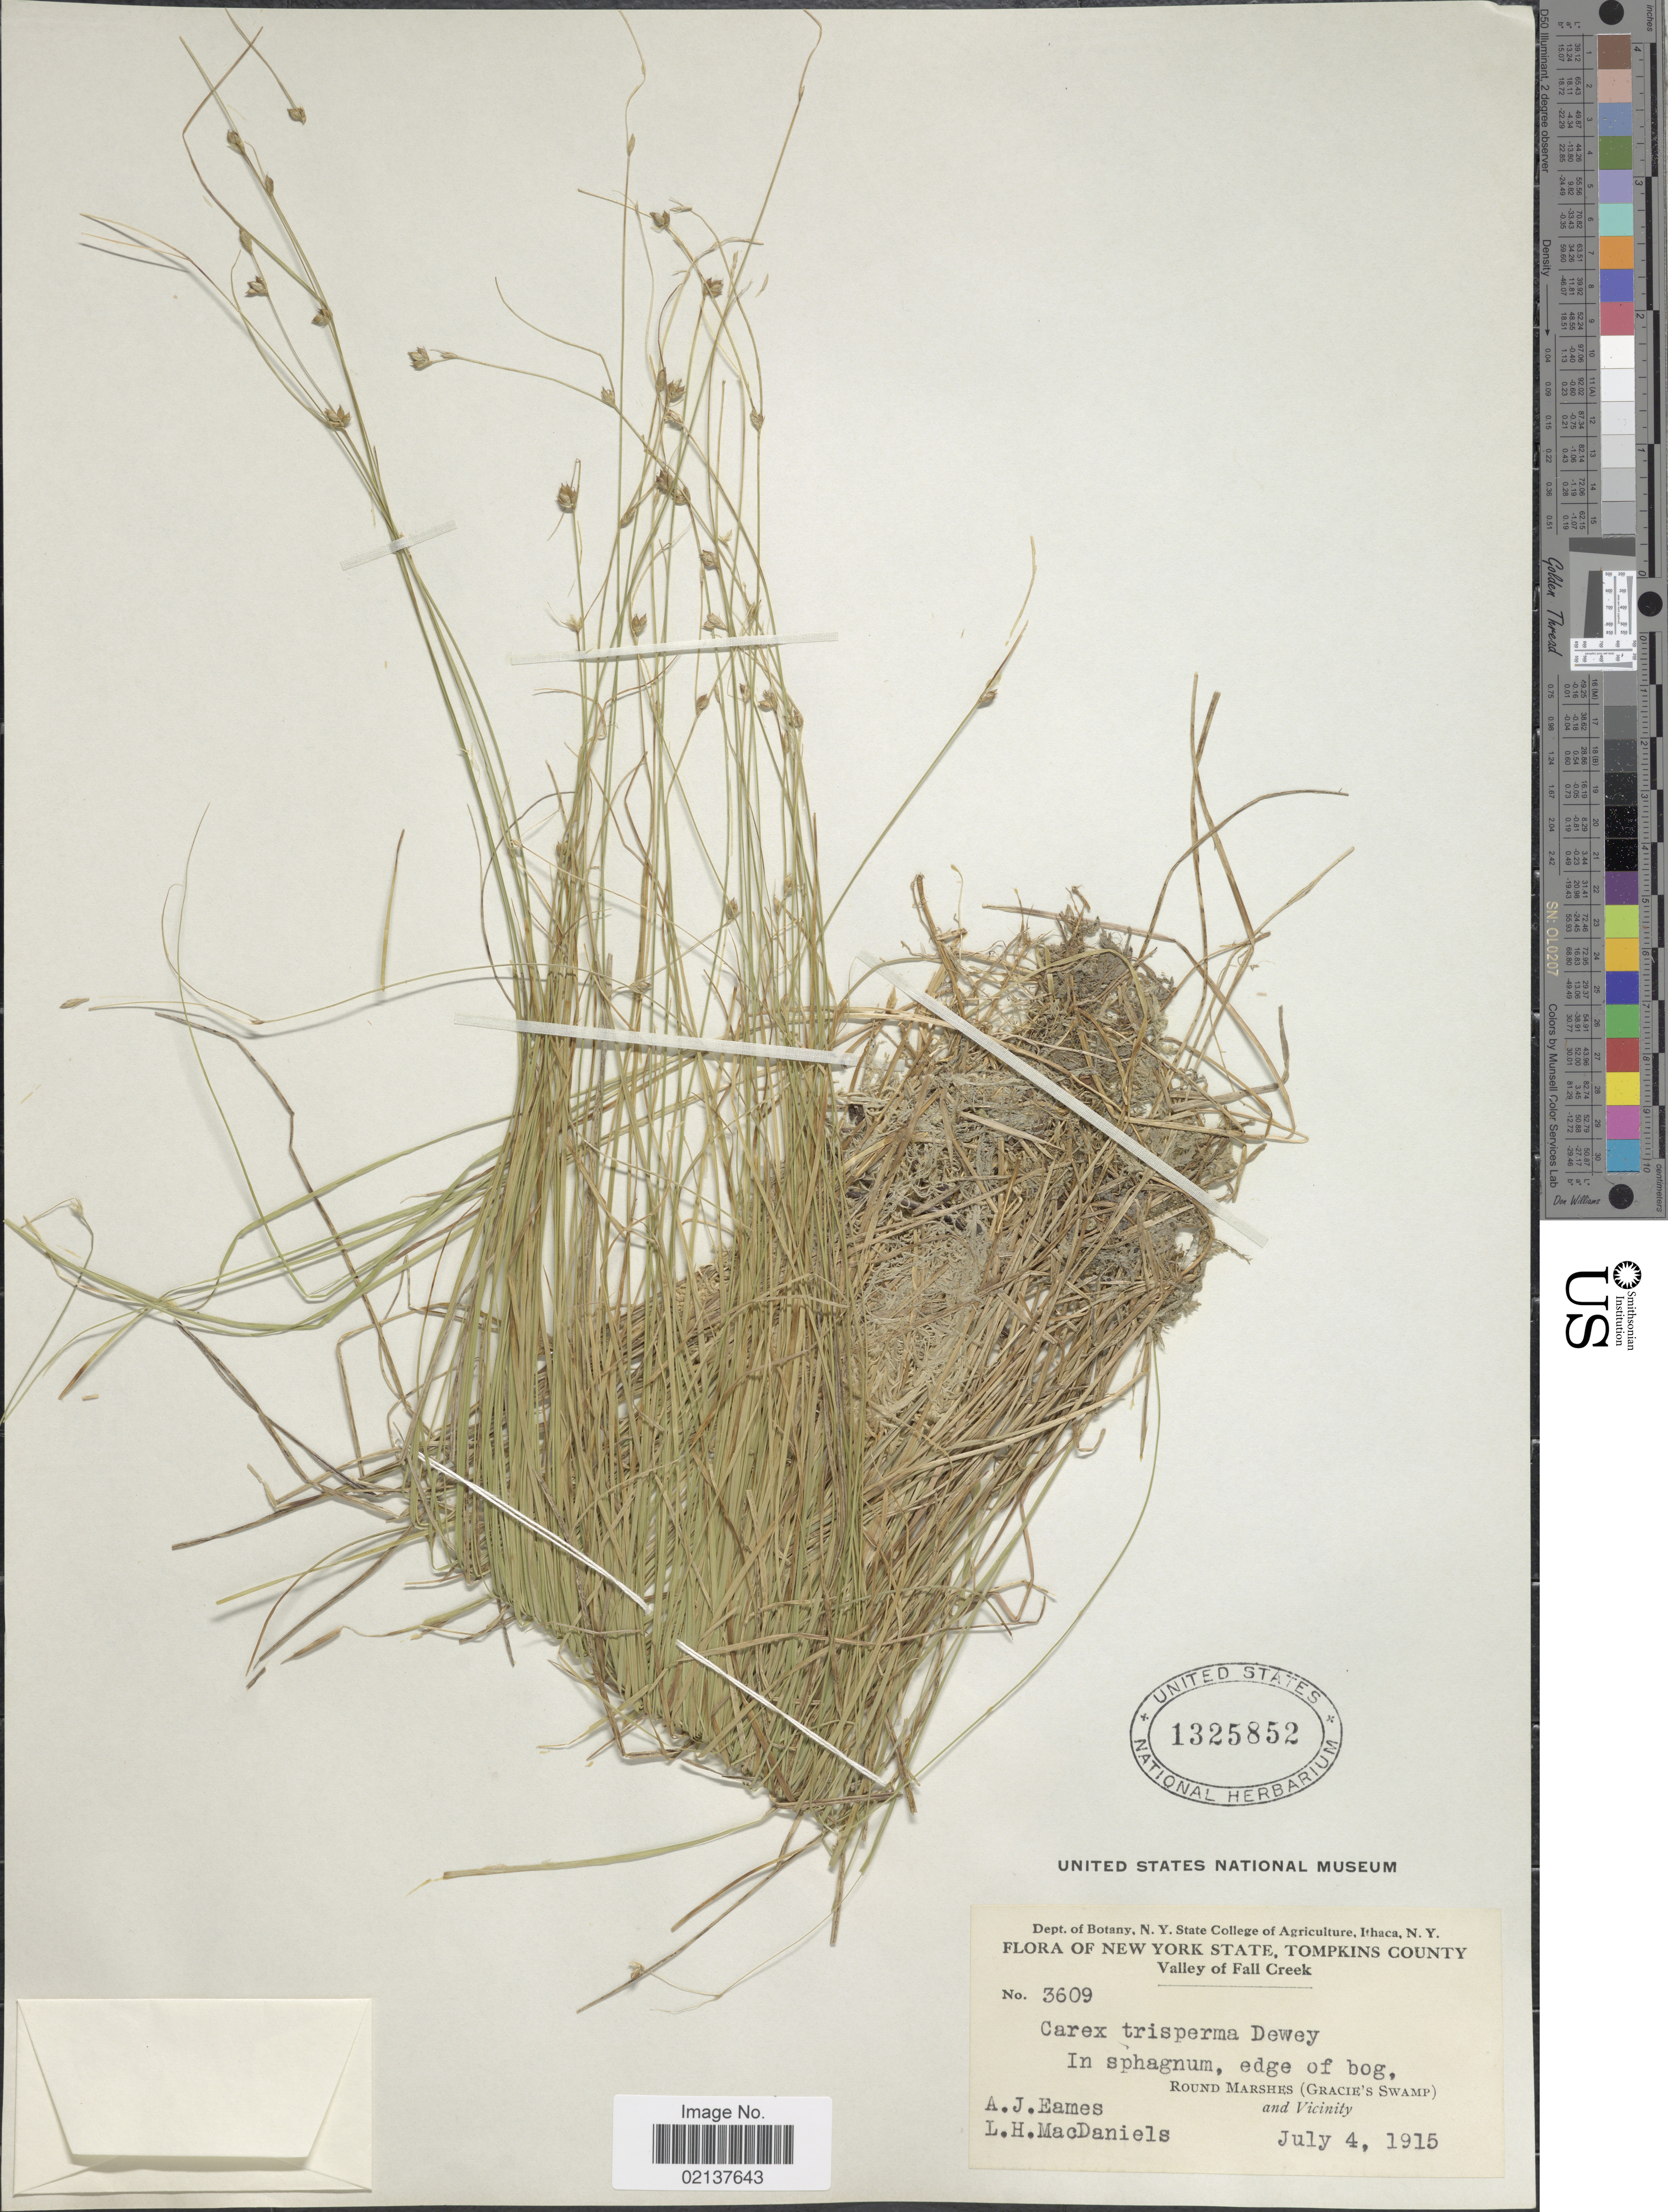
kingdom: Plantae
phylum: Tracheophyta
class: Liliopsida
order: Poales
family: Cyperaceae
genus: Carex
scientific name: Carex trisperma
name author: Dewey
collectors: A. J. Eames & L. H. MacDaniels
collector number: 3609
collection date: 1915-07-04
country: United States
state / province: New York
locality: Tompkins County, Valley of Fall Creek, Round Marshes (Gracie's Swamp) and Vicinity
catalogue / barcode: US 1325852